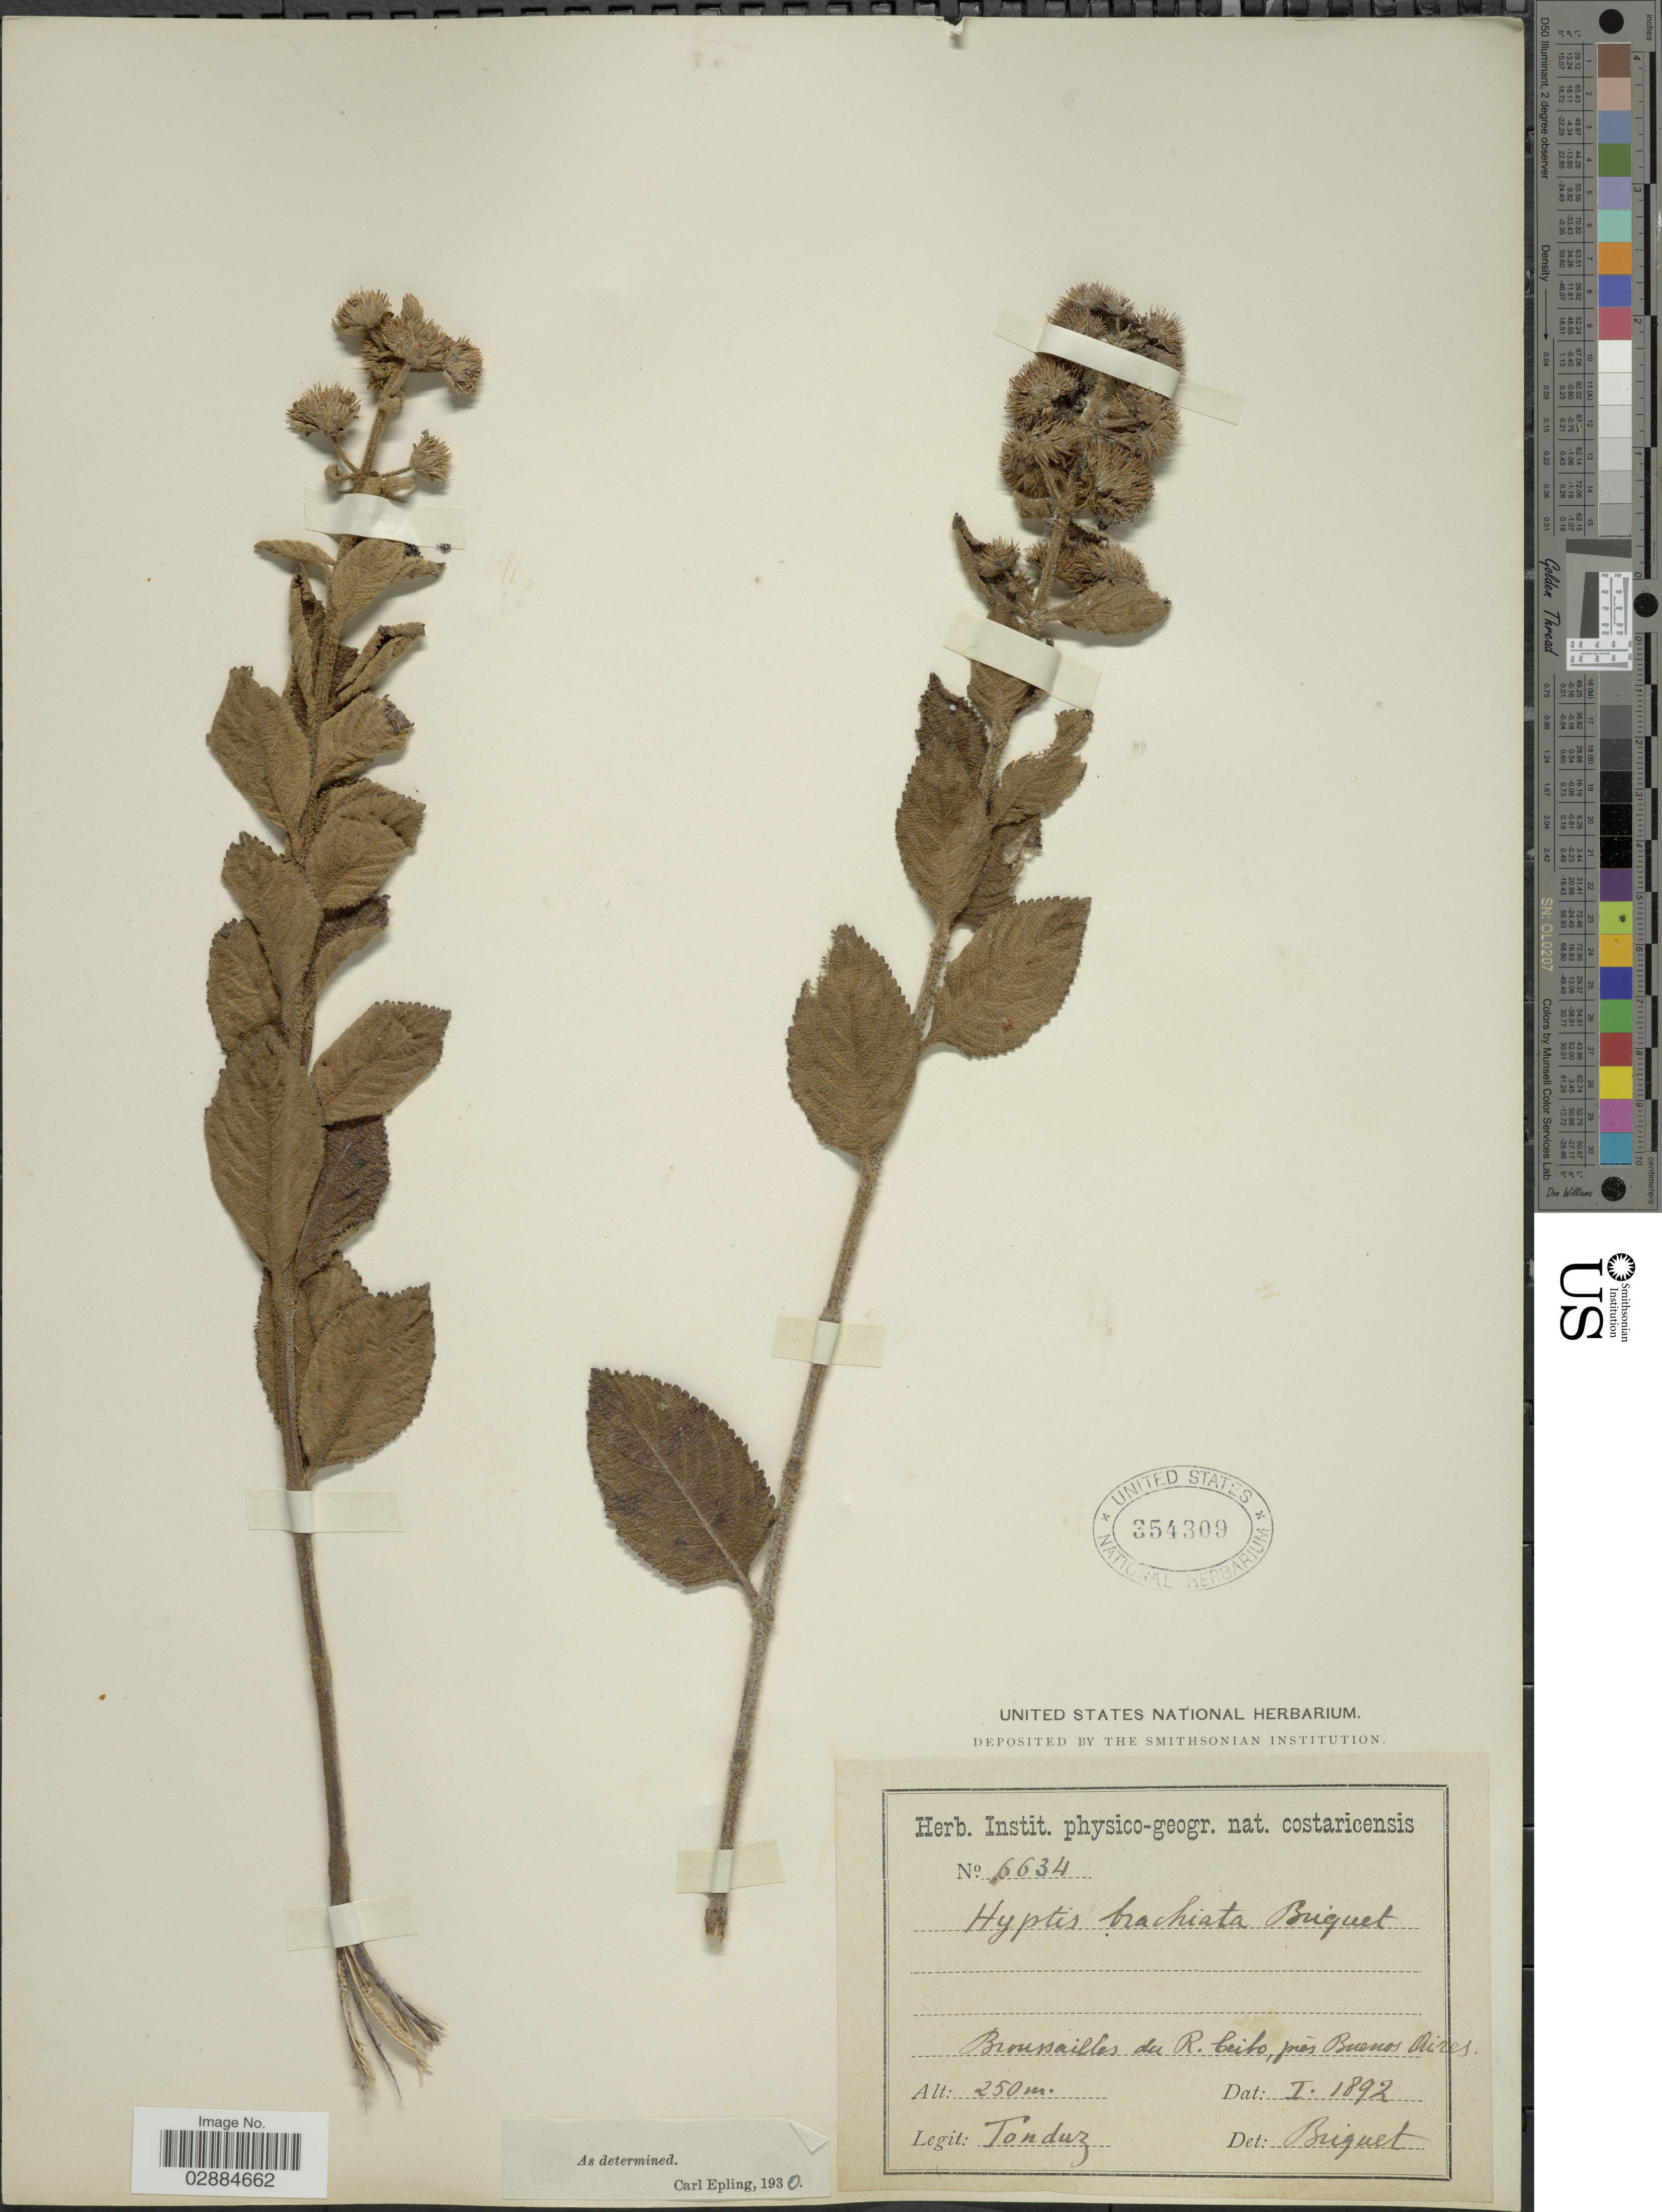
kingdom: Plantae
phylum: Tracheophyta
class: Magnoliopsida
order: Lamiales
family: Lamiaceae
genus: Hyptis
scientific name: Hyptis brachiata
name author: Briq.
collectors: Tonduz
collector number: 6634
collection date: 1892-01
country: Costa Rica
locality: Broussailes du R. beilo, prés Buenos Aires.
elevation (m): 250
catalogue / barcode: US 354309